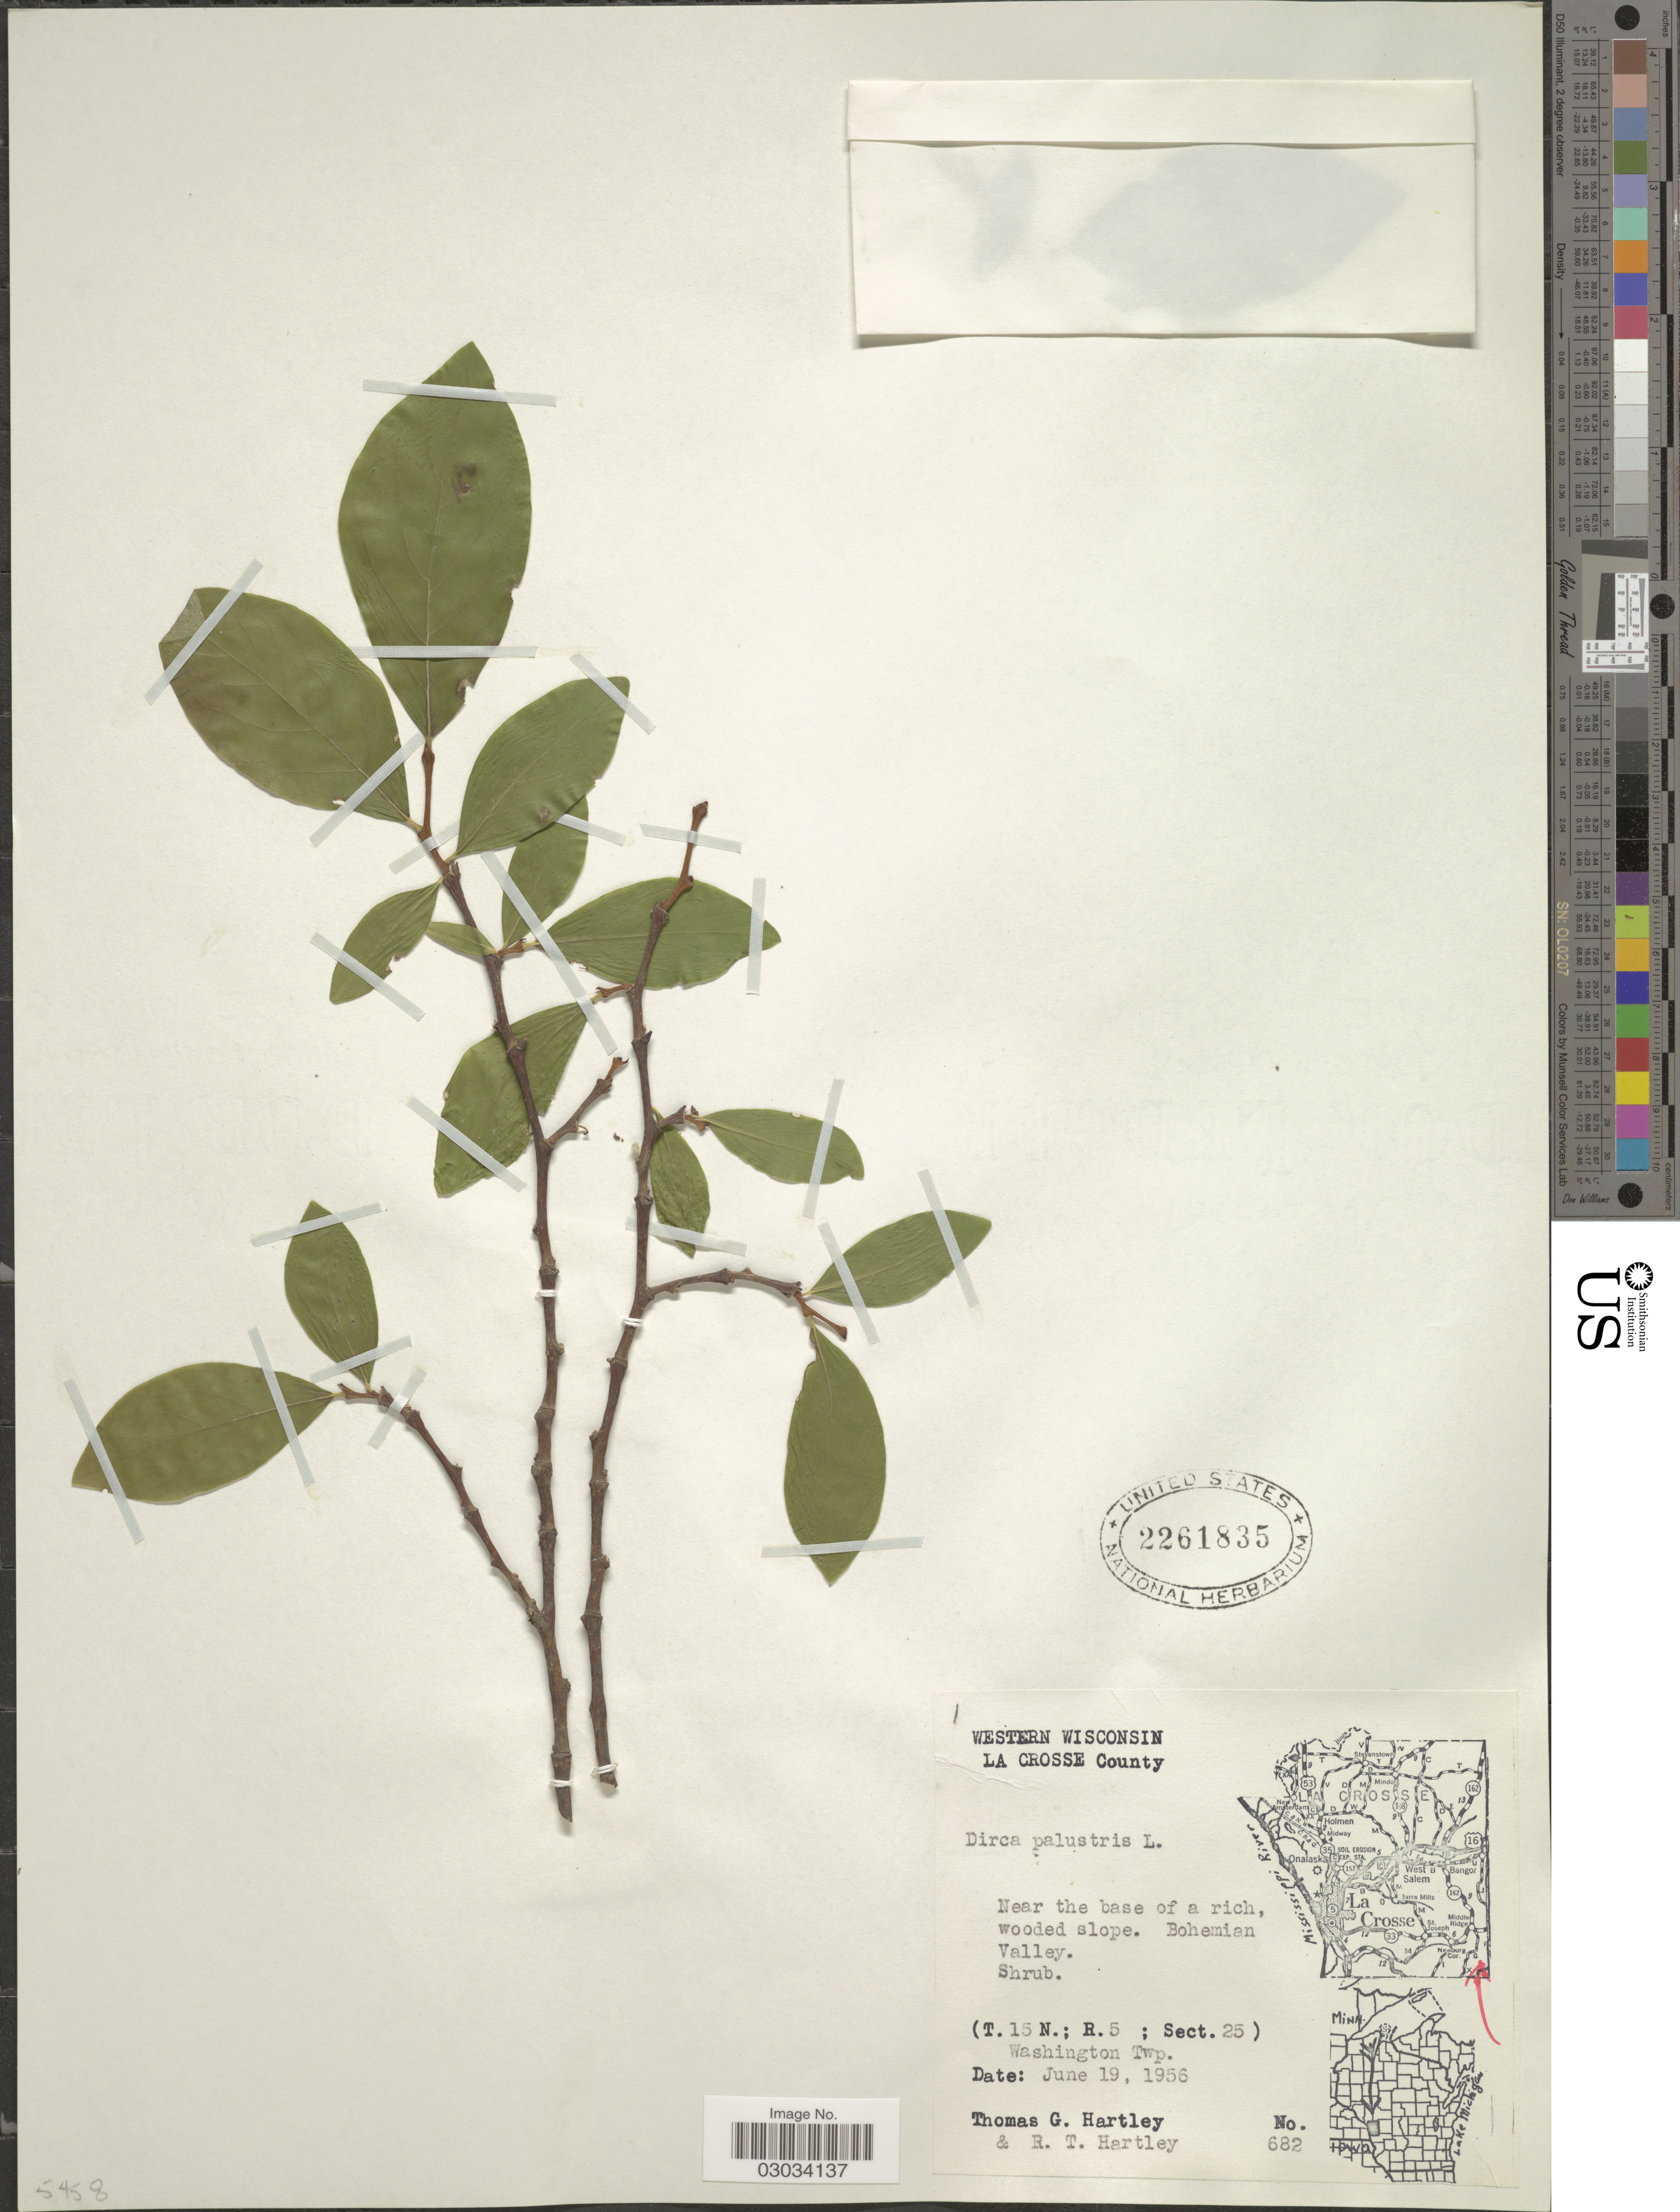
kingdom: Plantae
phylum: Tracheophyta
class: Magnoliopsida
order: Malvales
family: Thymelaeaceae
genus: Dirca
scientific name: Dirca palustris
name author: L.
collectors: T. G. Hartley & R. T. Hartley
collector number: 682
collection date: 1956-06-19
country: United States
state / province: Wisconsin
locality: Western Wisconsin. La Crosse County. Near the base of rich, wooded slope. Bohemian Valley. (T.15 N. ; R.5 ; Sect. 25) Washington Twp.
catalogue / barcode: US 2261835